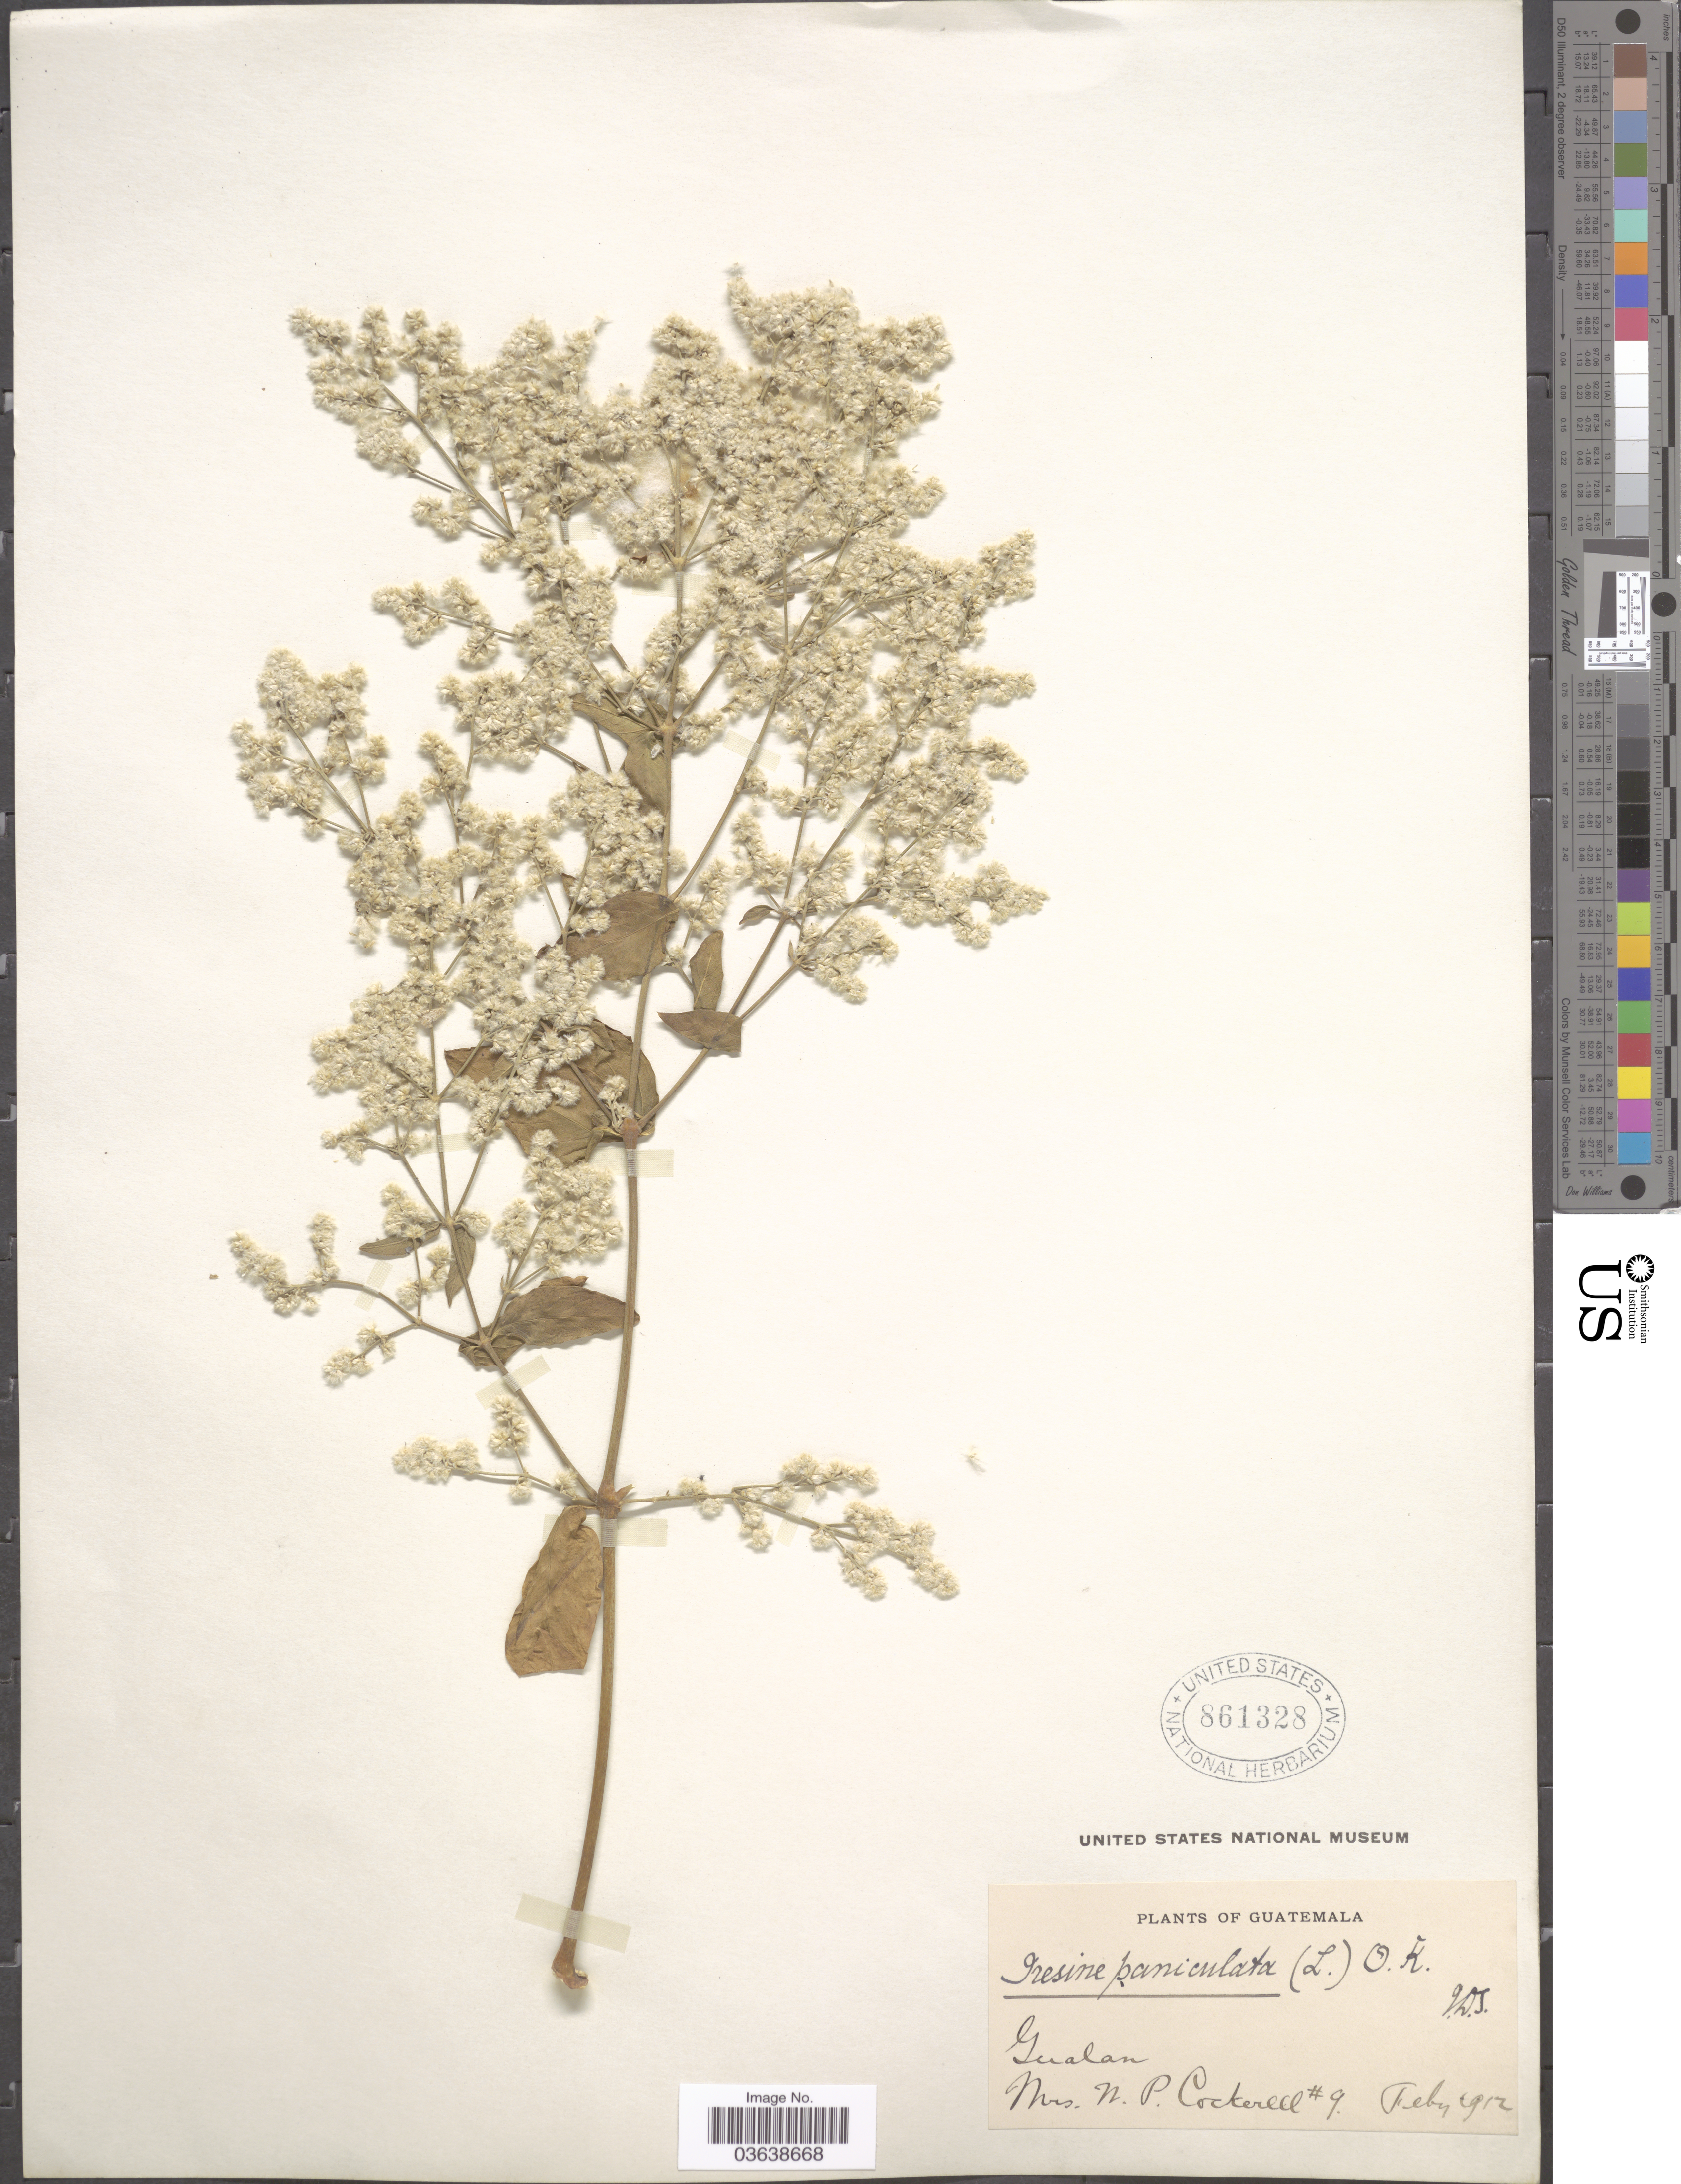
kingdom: Plantae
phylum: Tracheophyta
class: Magnoliopsida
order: Caryophyllales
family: Amaranthaceae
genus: Iresine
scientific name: Iresine calea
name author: (Ibáñez) Standl.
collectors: W. Cockerell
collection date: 1912-02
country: Guatemala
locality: Gualan.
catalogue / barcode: US 861328